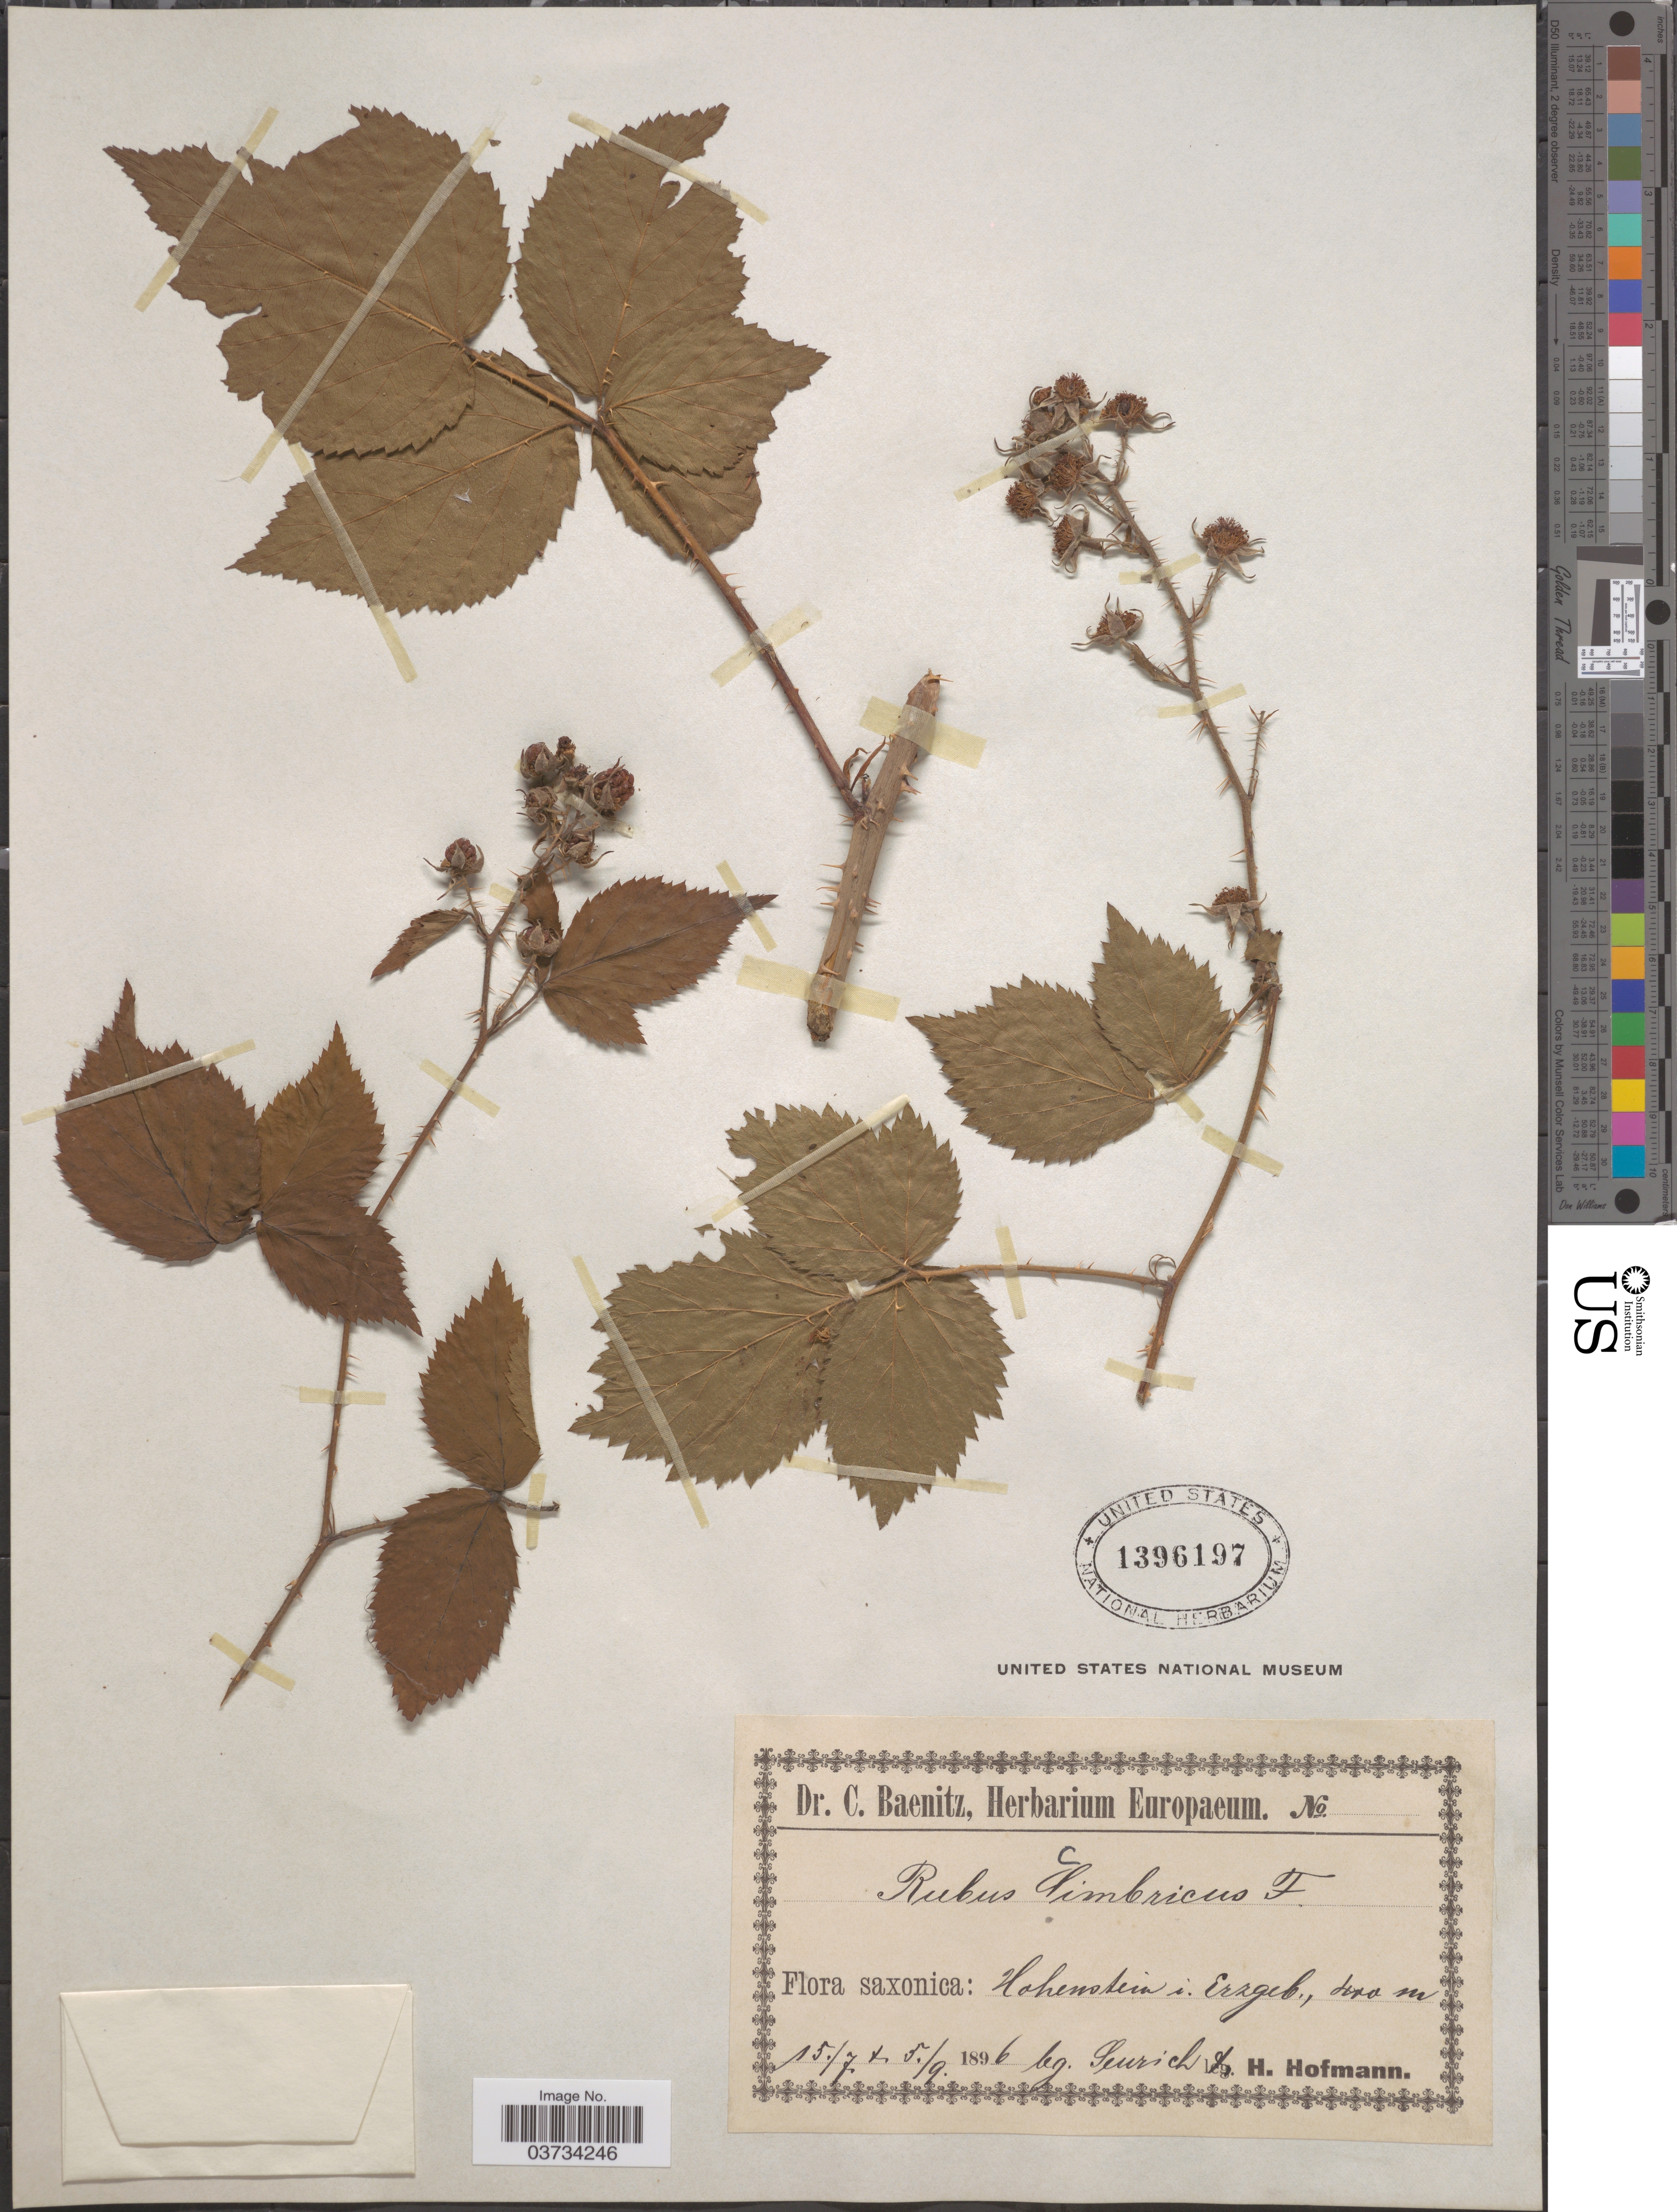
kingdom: Plantae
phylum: Tracheophyta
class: Magnoliopsida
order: Rosales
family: Rosaceae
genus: Rubus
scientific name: Rubus cimbricus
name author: Focke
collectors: Seurich & H. Hofmann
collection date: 1896-07-15/1896-09-05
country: Germany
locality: Saxonica: Hohenstein i. Erzgeb.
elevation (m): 400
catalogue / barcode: US 1396197